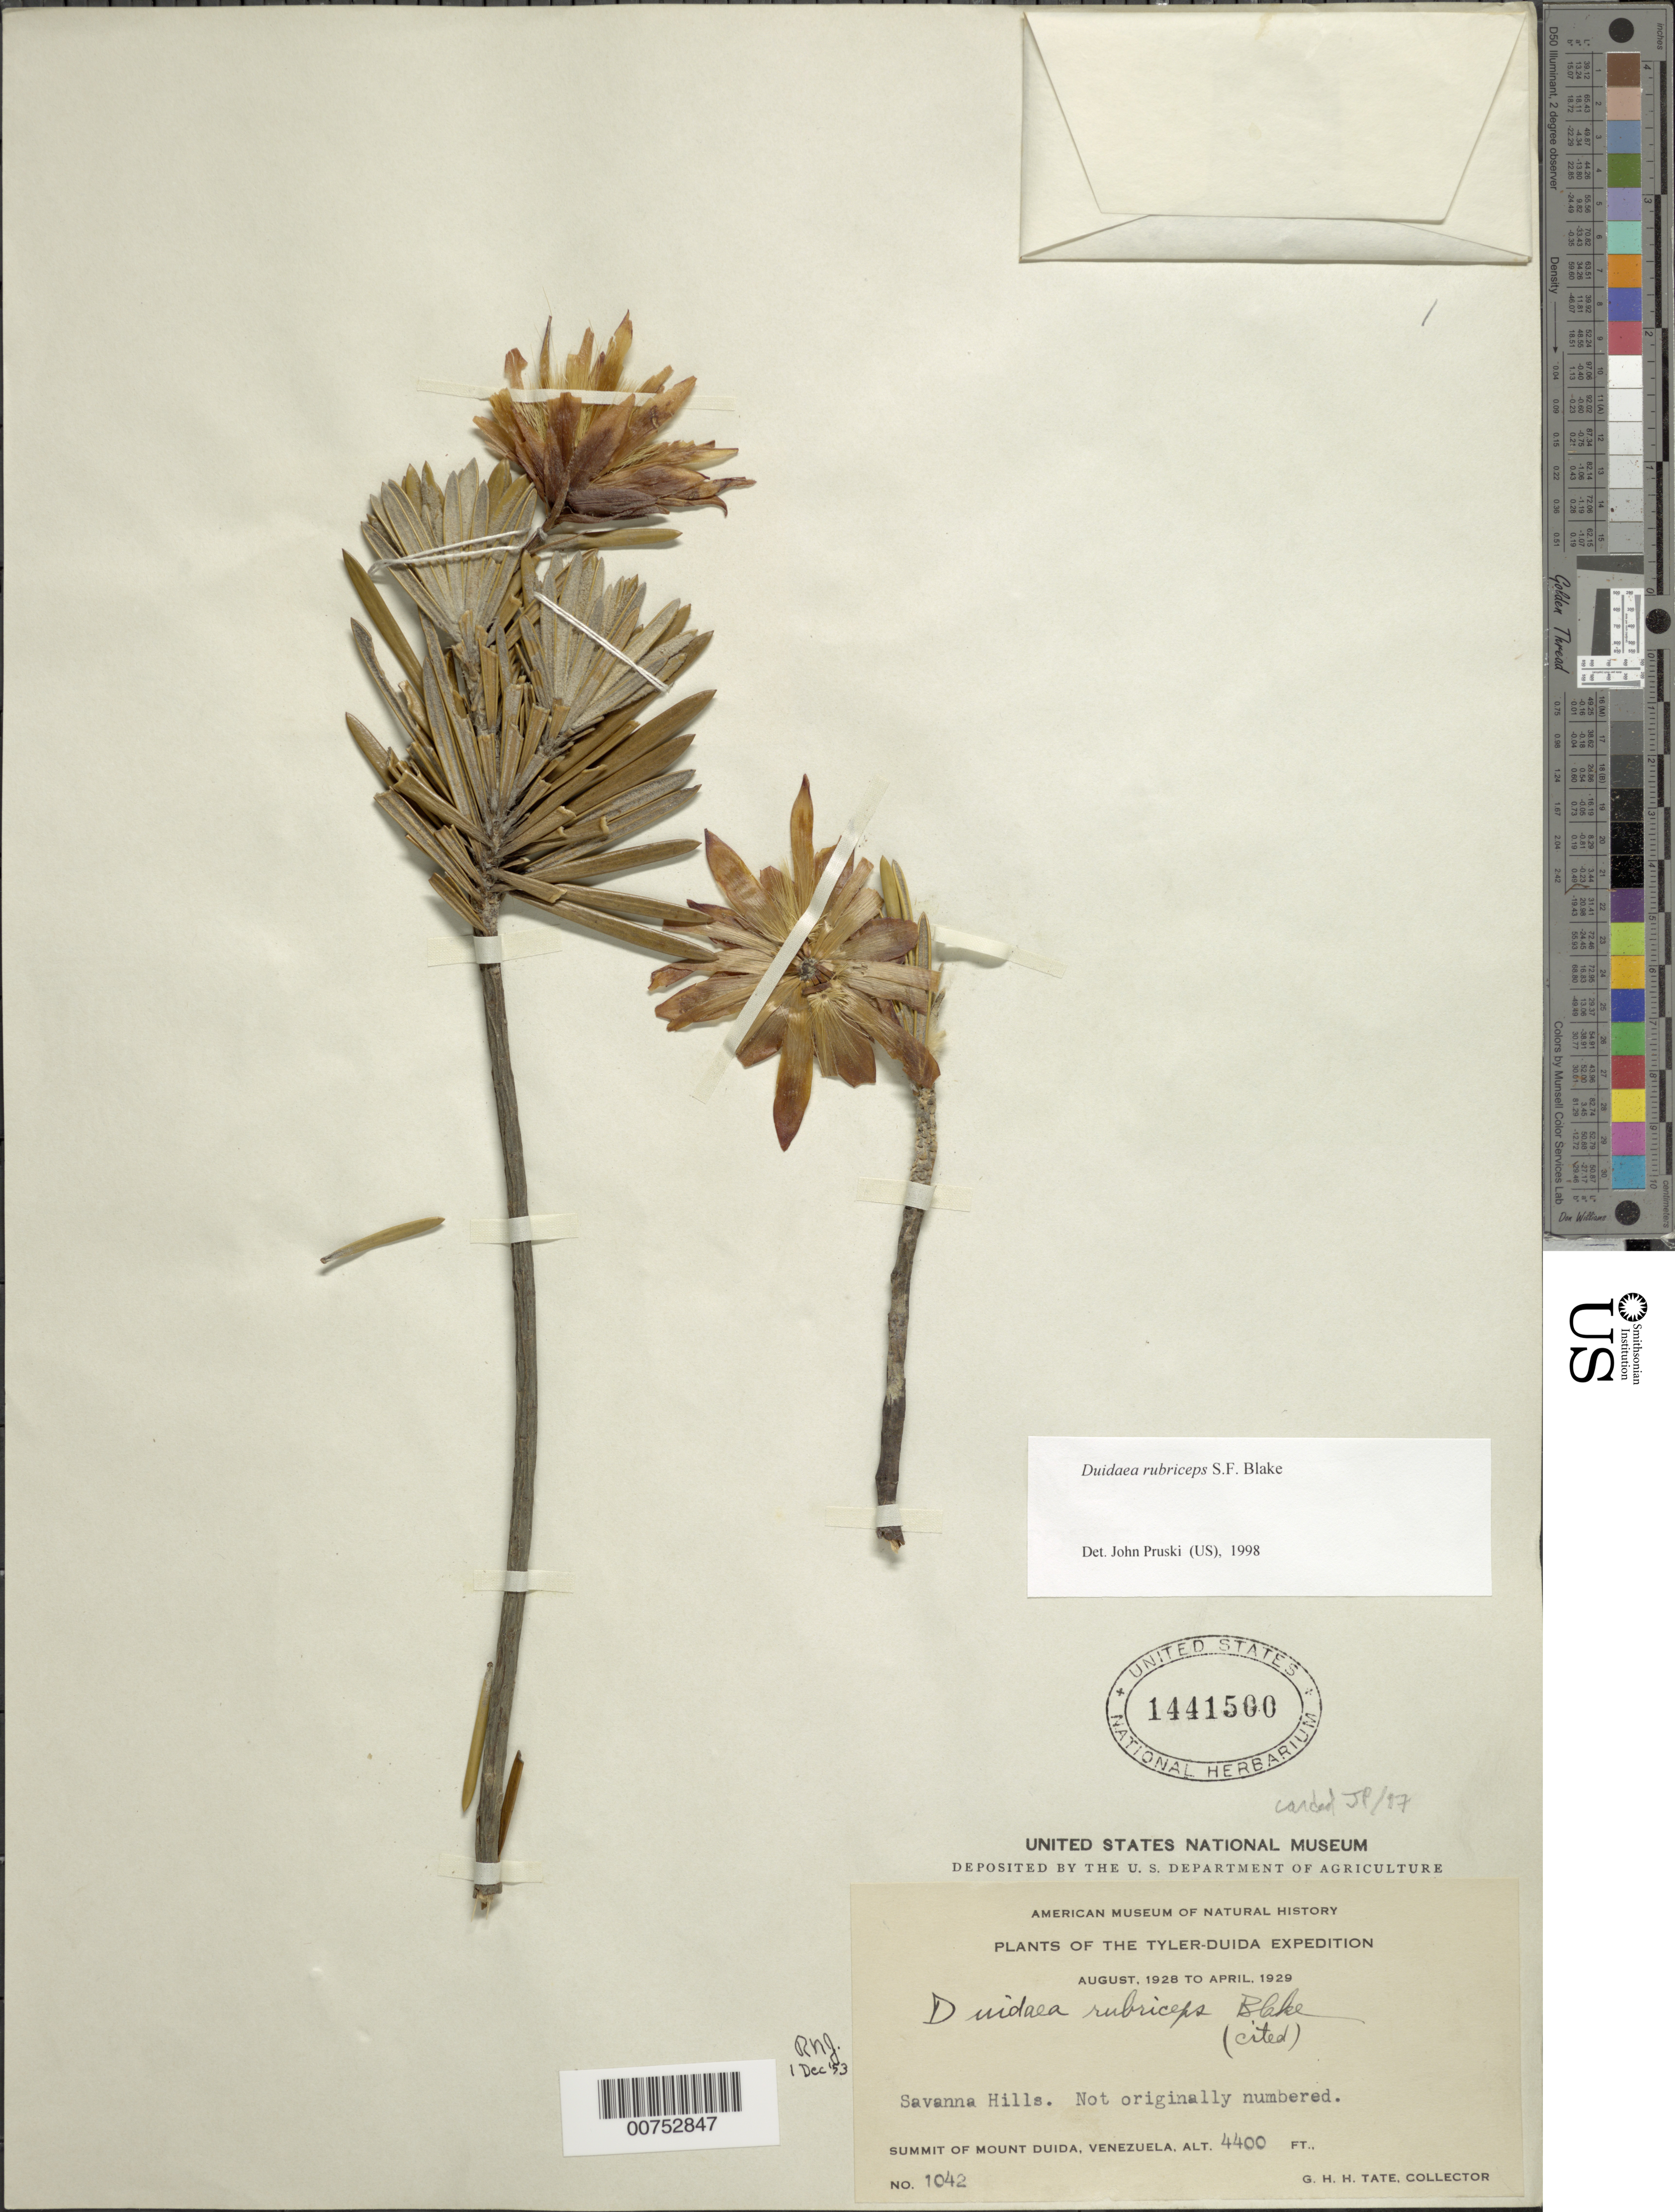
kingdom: Plantae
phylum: Tracheophyta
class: Magnoliopsida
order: Asterales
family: Asteraceae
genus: Duidaea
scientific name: Duidaea rubriceps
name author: S.F. Blake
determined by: Pruski, J. F.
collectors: G. H. H.Tate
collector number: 1042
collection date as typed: Aug-28 to Apr-29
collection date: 1928-08/1929-04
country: Venezuela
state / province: Amazonas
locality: Mount Duida, summit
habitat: Savanna hills.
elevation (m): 1341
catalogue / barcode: US 1441500